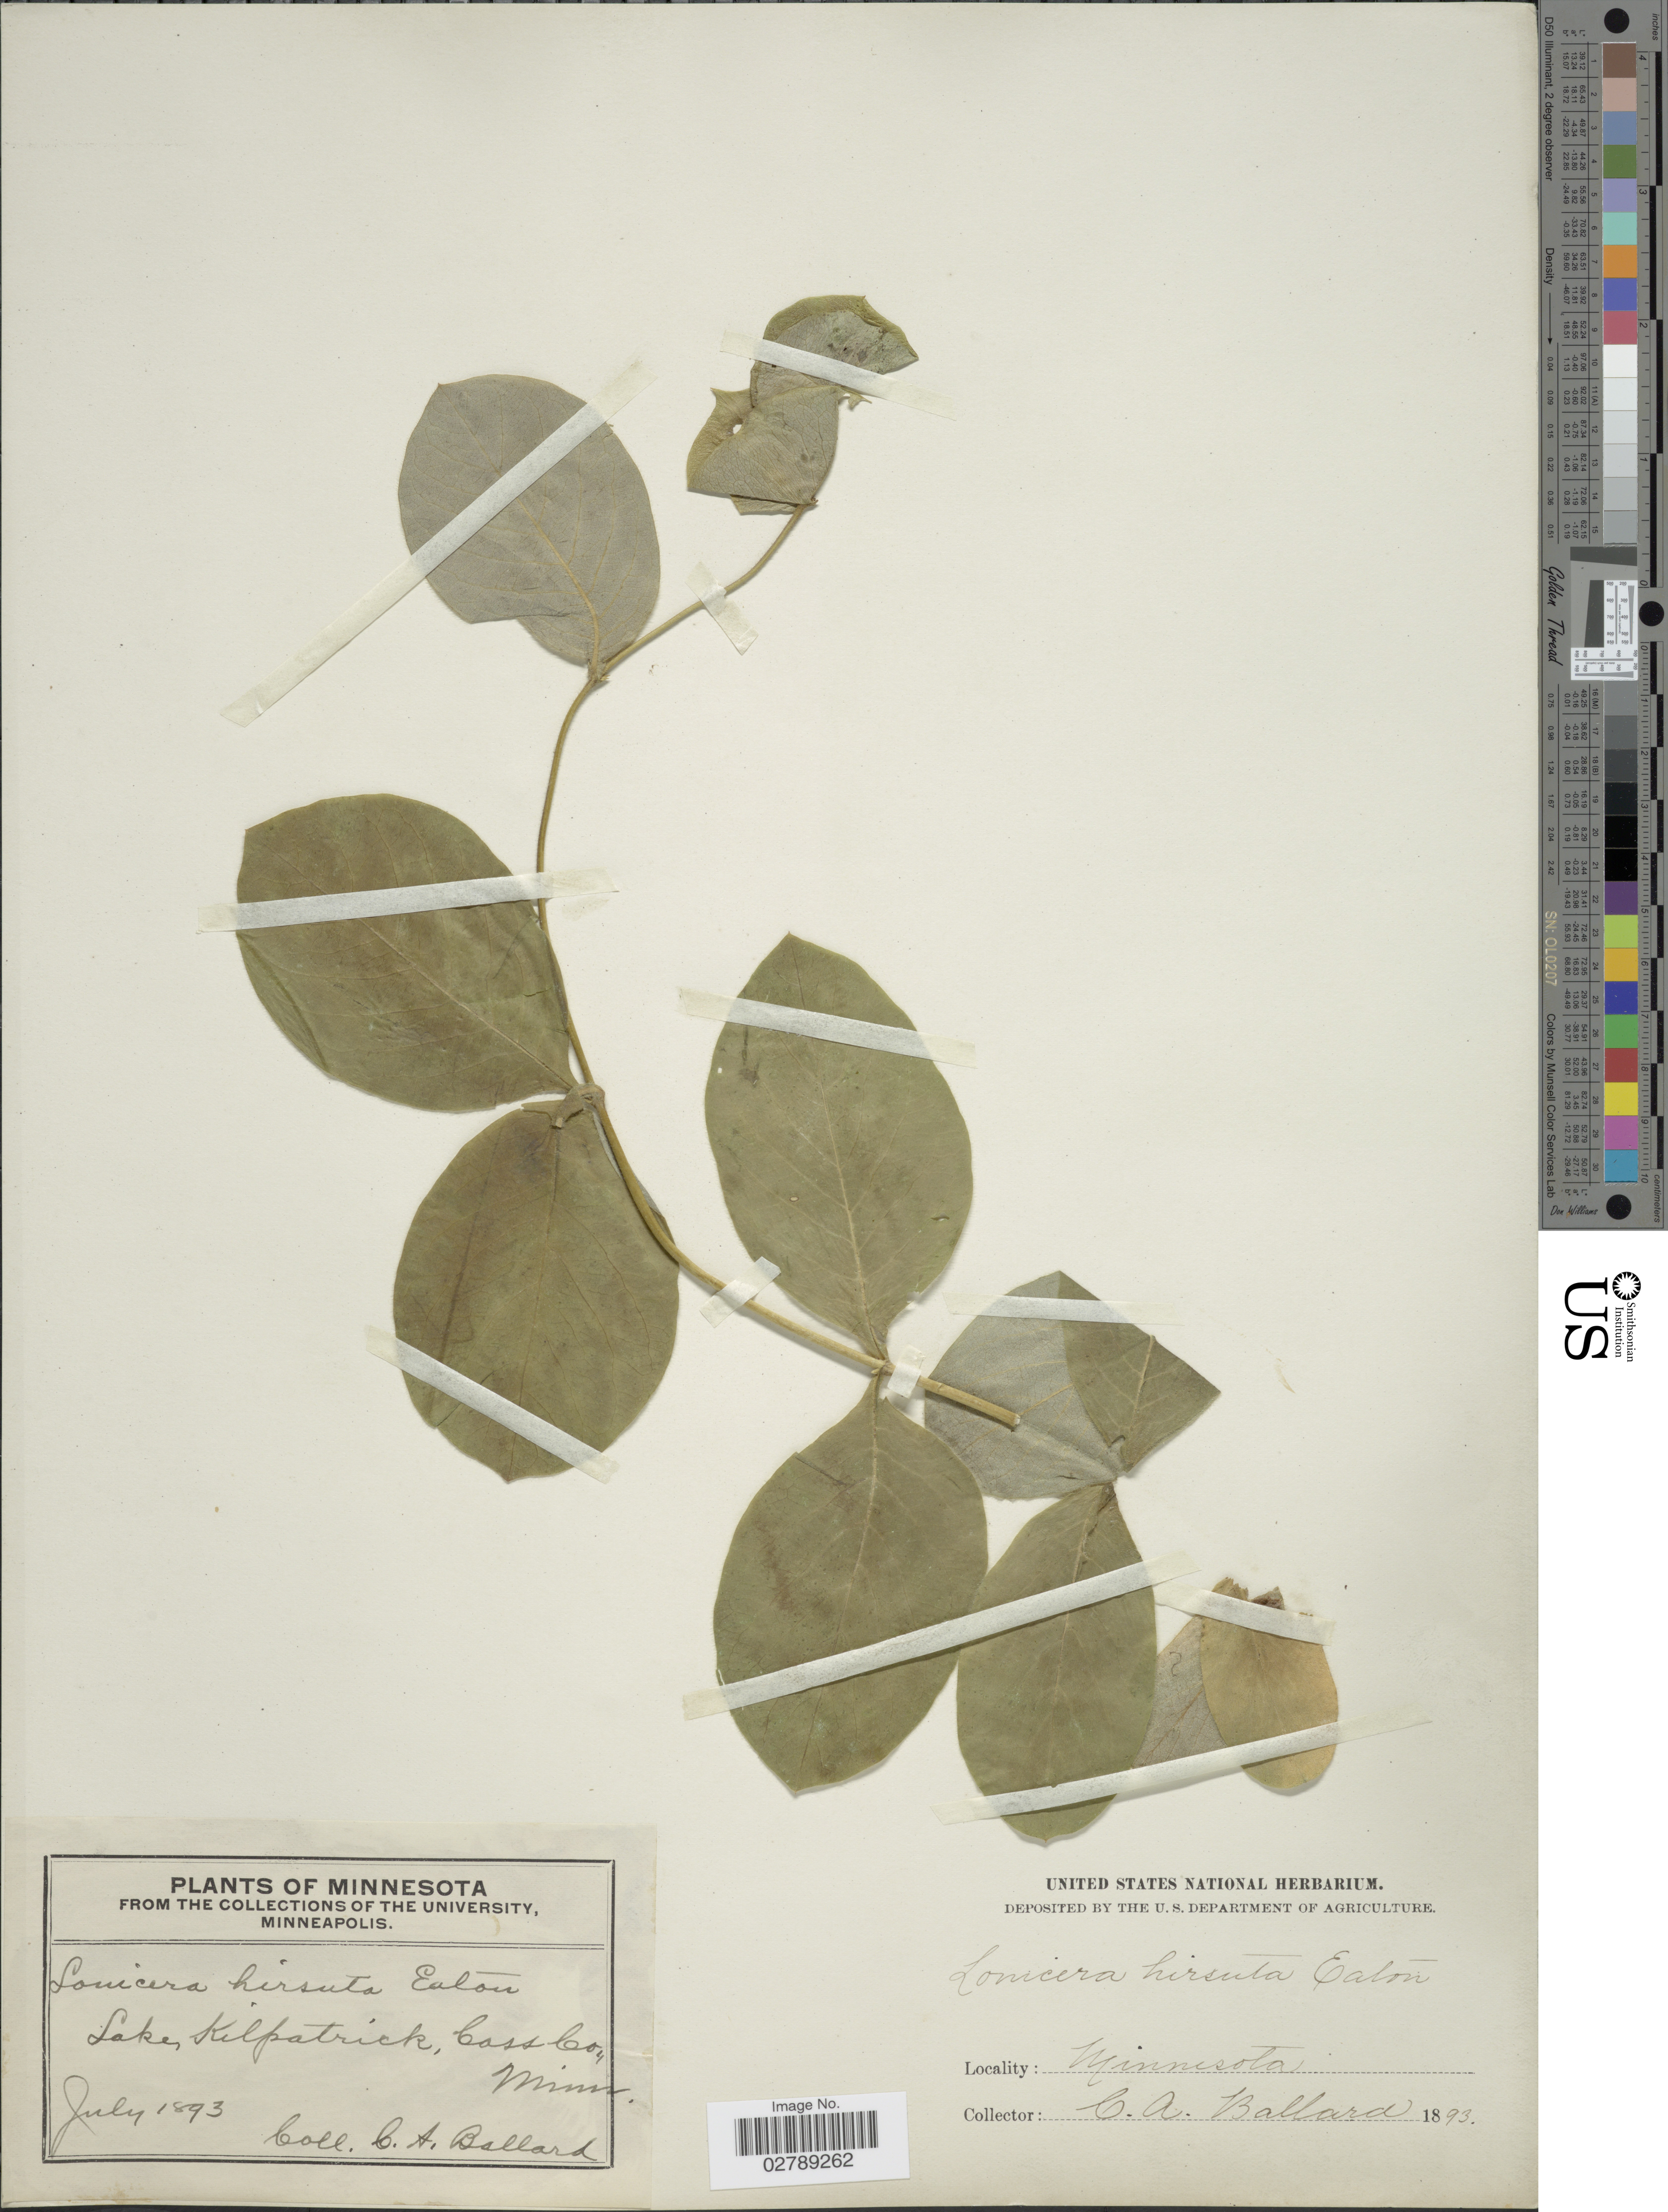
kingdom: Plantae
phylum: Tracheophyta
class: Magnoliopsida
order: Dipsacales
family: Caprifoliaceae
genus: Lonicera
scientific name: Lonicera hirsuta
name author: Eaton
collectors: C. A. Ballard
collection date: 1893-07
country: United States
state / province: Minnesota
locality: Lake Kilpatrick, Cass Co.